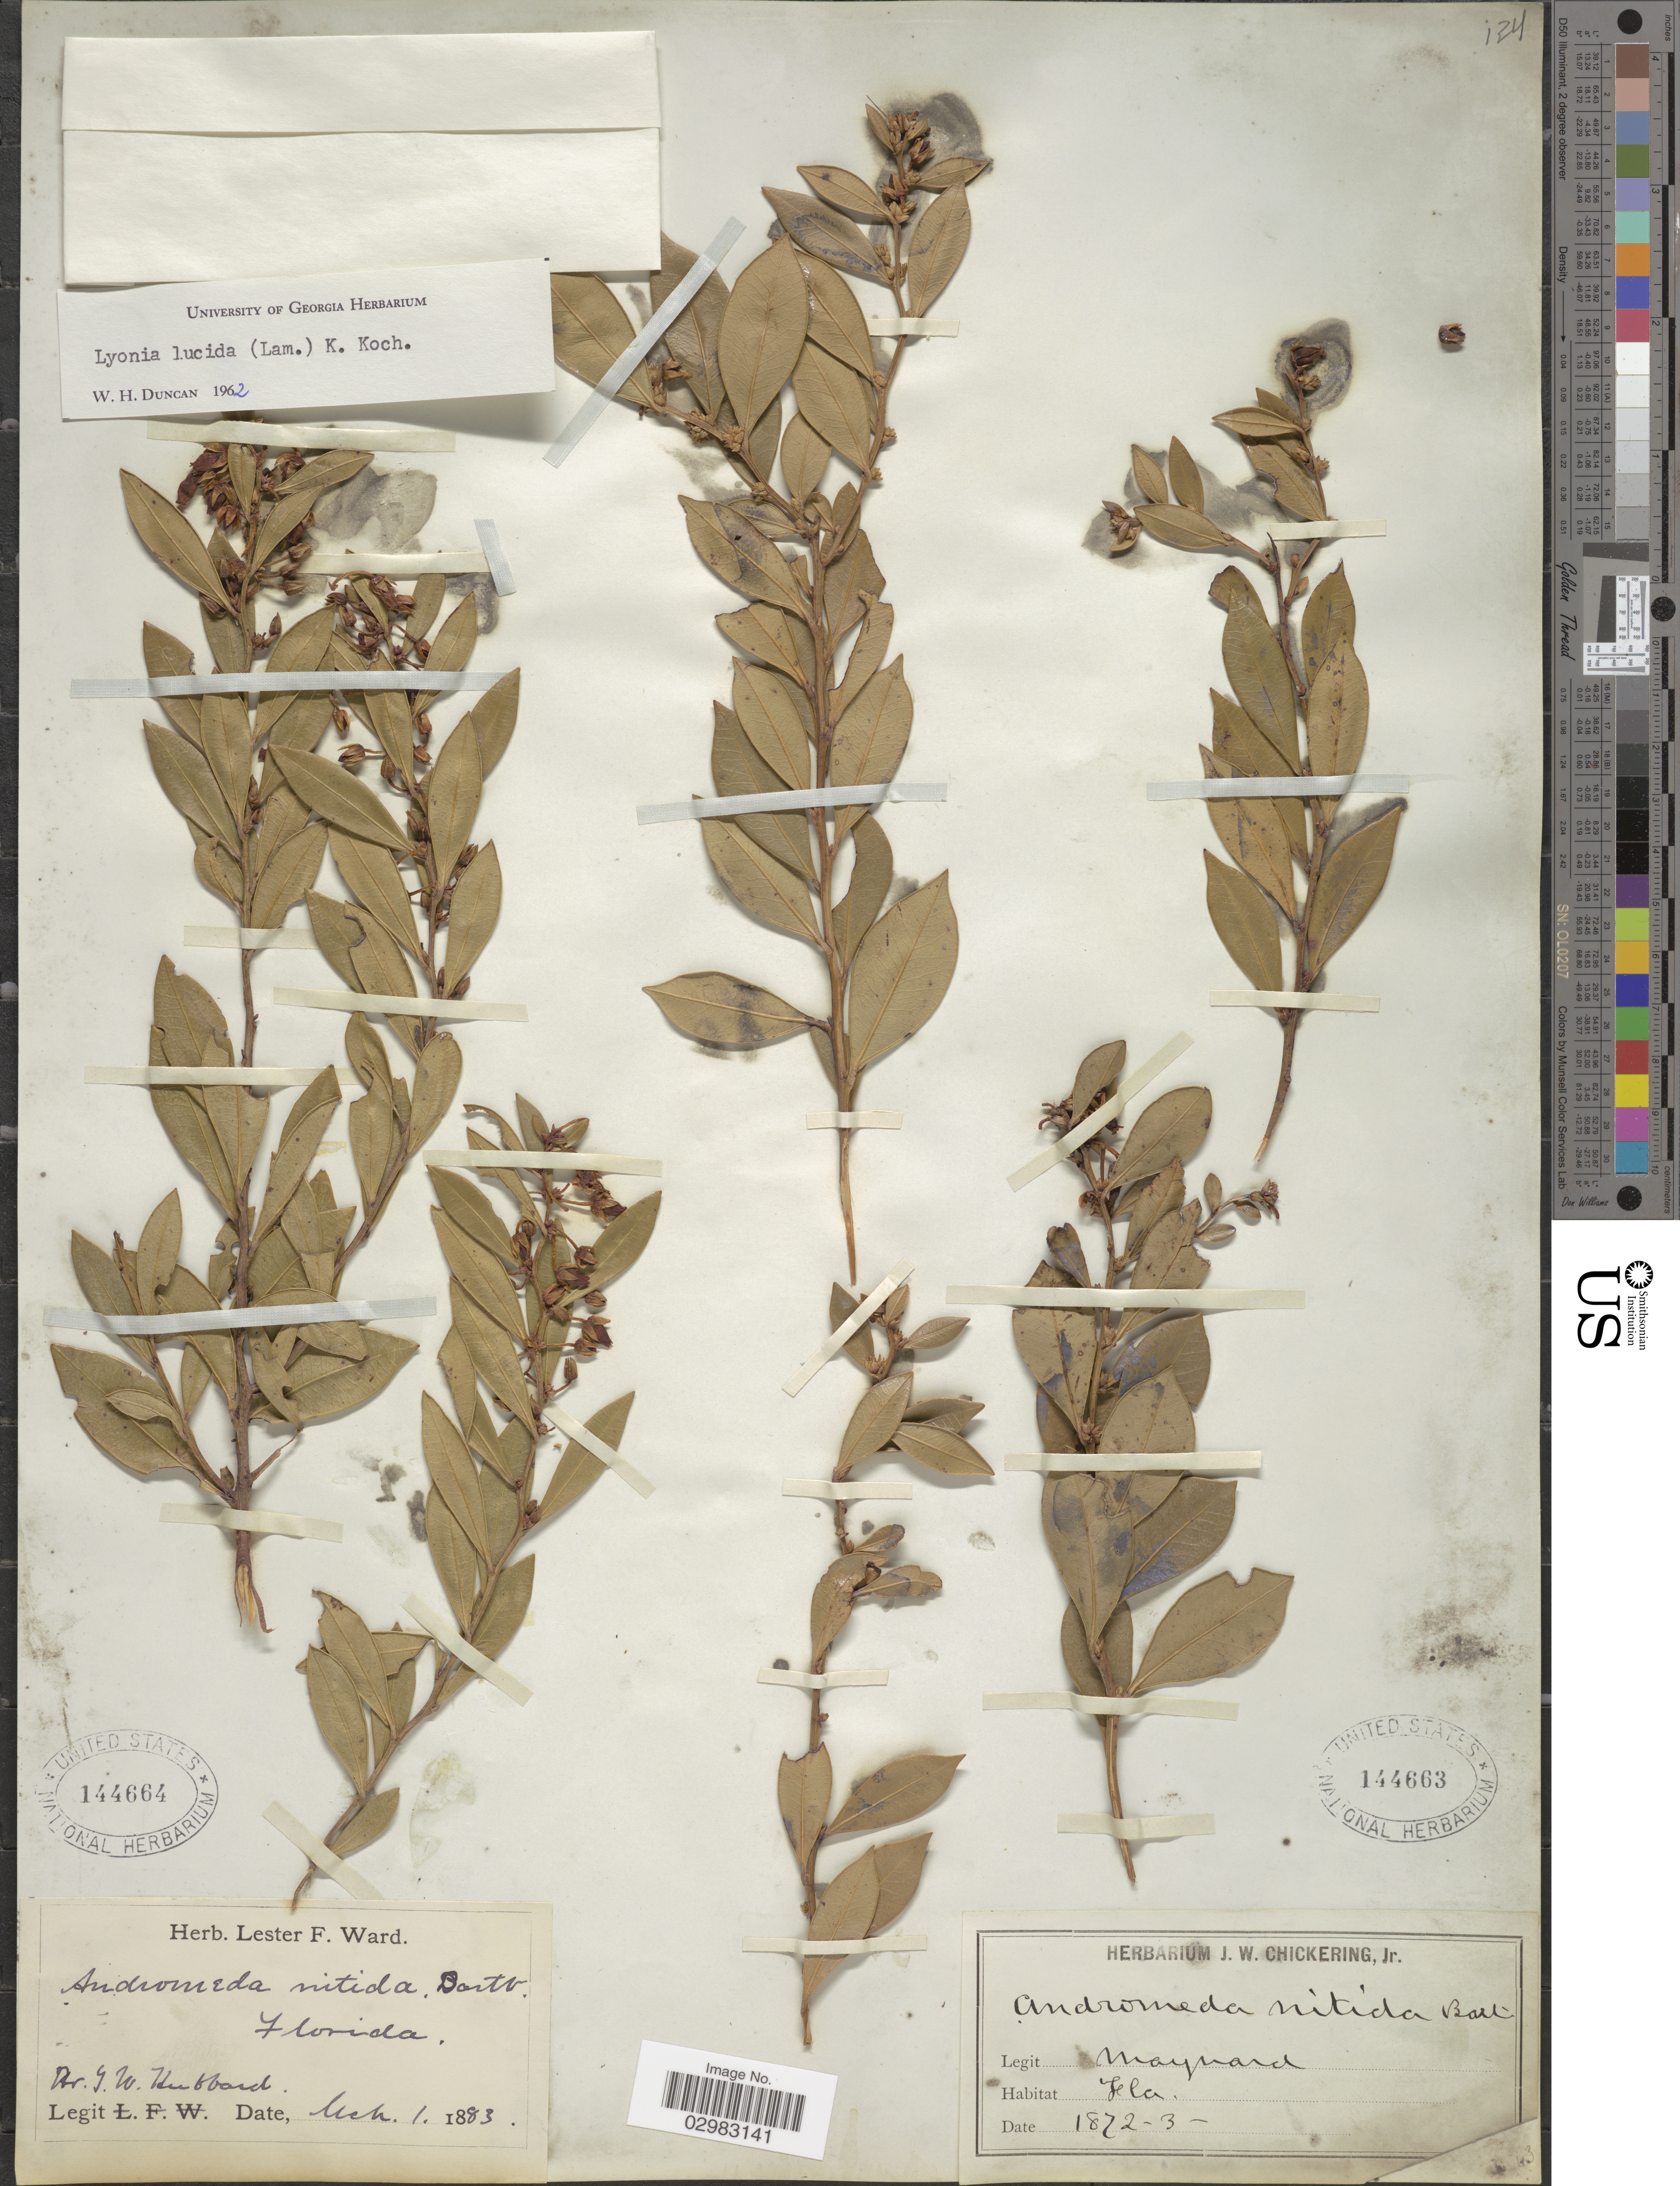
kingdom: Plantae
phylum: Tracheophyta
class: Magnoliopsida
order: Ericales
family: Ericaceae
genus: Lyonia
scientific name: Lyonia lucida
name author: K. Koch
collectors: Maynard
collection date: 1872-03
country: United States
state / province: Florida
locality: Fla.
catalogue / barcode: US 144663-2